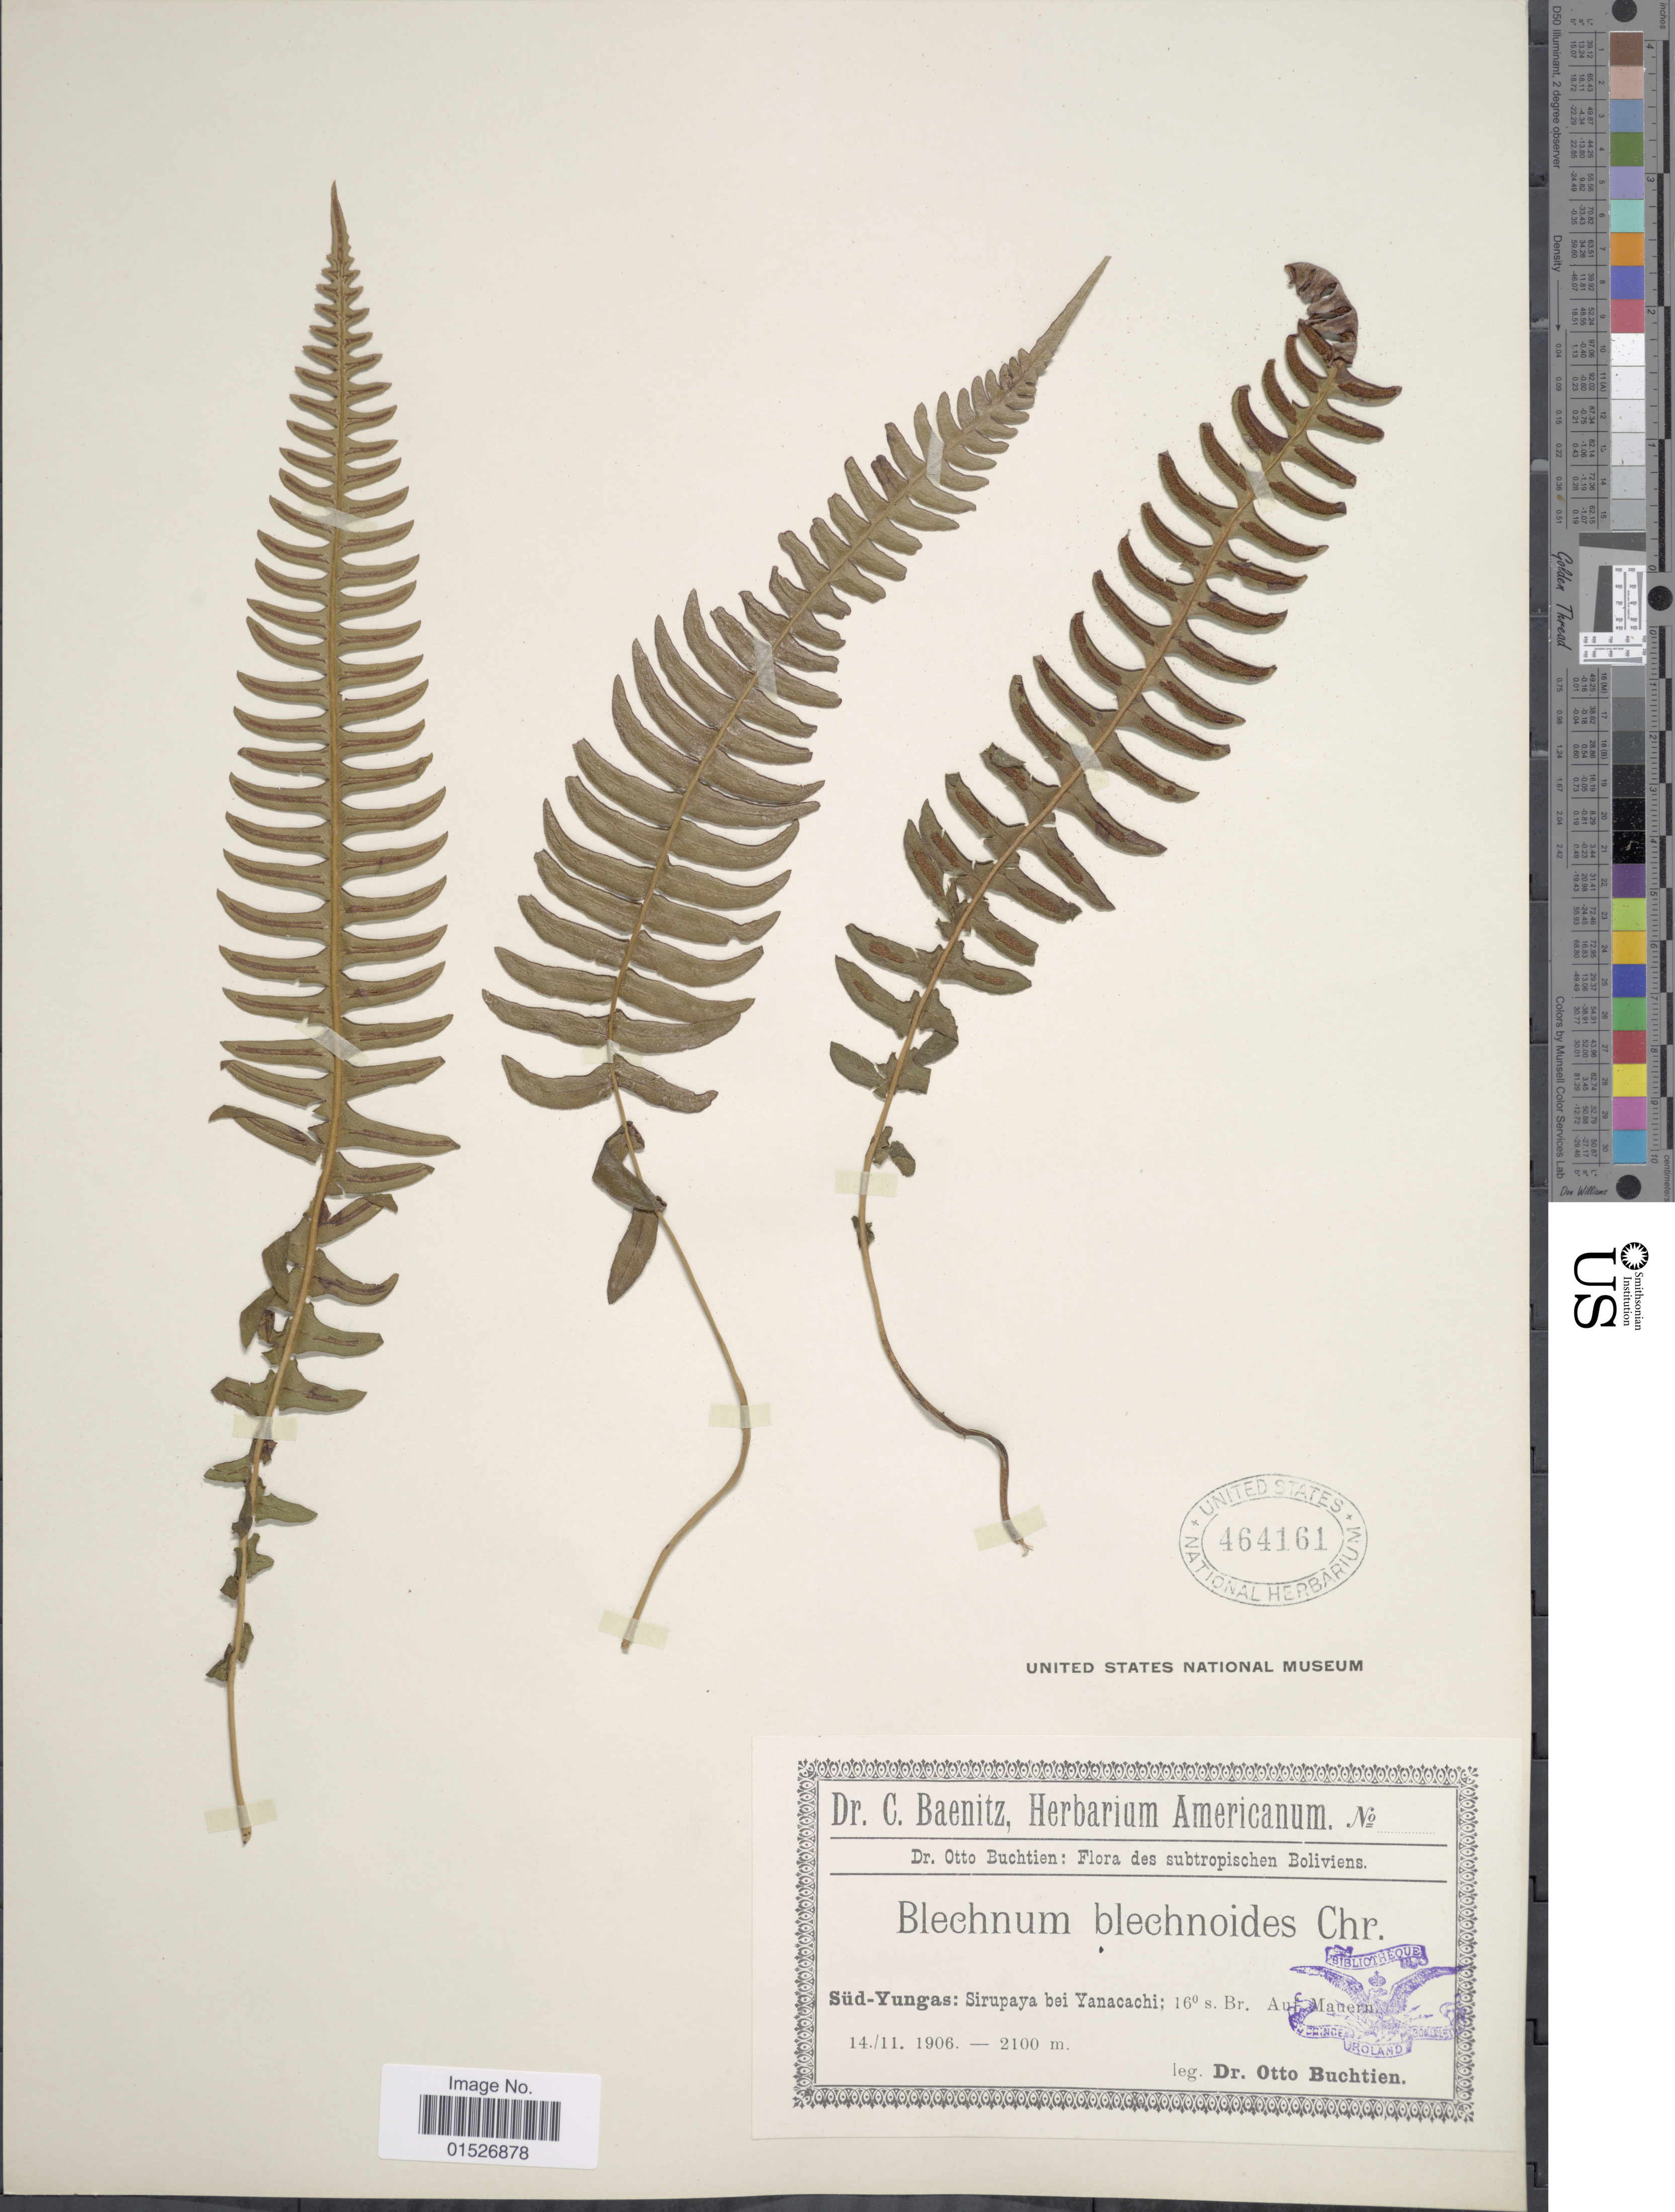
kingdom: Plantae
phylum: Tracheophyta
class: Polypodiopsida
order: Polypodiales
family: Blechnaceae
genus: Blechnum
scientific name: Blechnum polypodioides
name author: Raddi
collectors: O. Buchtien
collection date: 1906-11-14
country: Bolivia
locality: Flora des subtropischen Boliviens. Sud-Yungas: Sirupaya bei Yanacachi; 16º s. Br. Auf Mauern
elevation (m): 2100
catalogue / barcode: US 464161